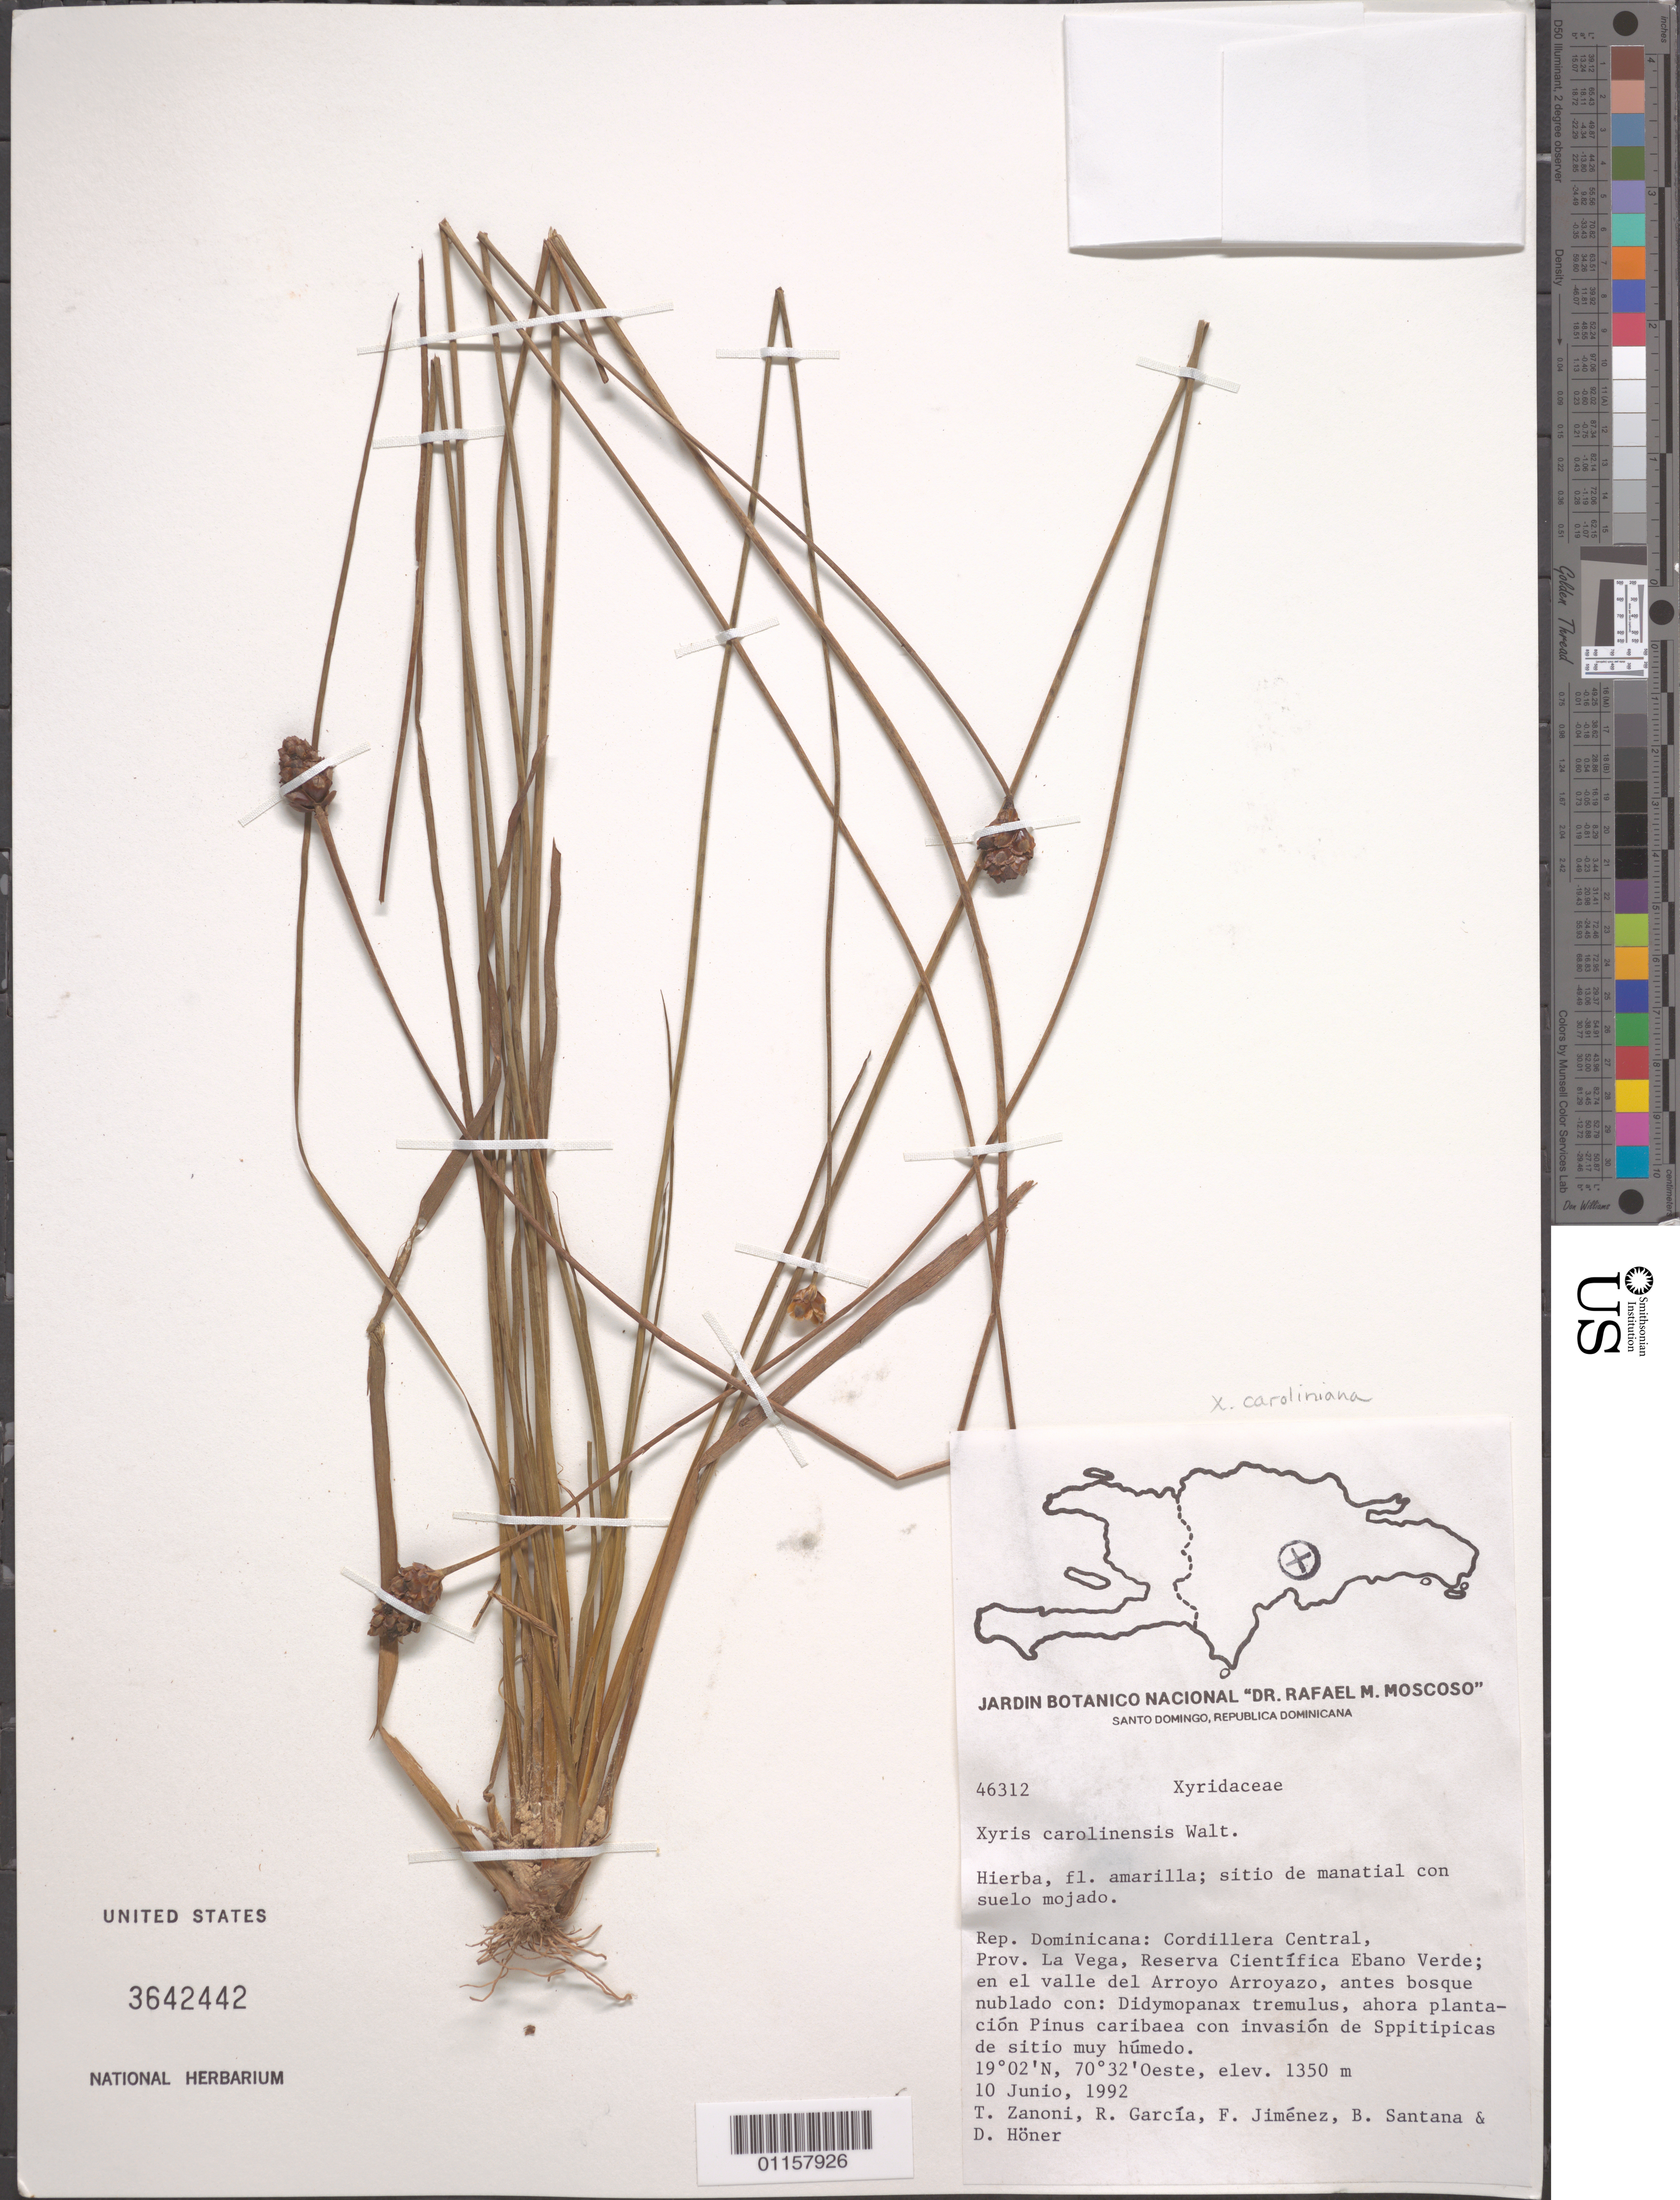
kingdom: Plantae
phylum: Tracheophyta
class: Liliopsida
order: Poales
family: Xyridaceae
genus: Xyris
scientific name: Xyris caroliniana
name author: Walter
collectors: T. A. Zanoni, R. García, F. Jiménez, B. Santana & D. Höner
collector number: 46312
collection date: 1992-06-10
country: Dominican Republic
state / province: La Vega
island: Hispaniola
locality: Cordillera Central, Reserva Científica Ebano Verde; en el valle del Arroyo Arroyazo.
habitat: Antes bosque nublado con; Didymopanax tremulus, ahora plantación Pinus caribaea con invasión de Sppitipicas de sitio muy húmedo. Sitio de manatial con suelo mojado.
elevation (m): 1350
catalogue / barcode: US 3642442